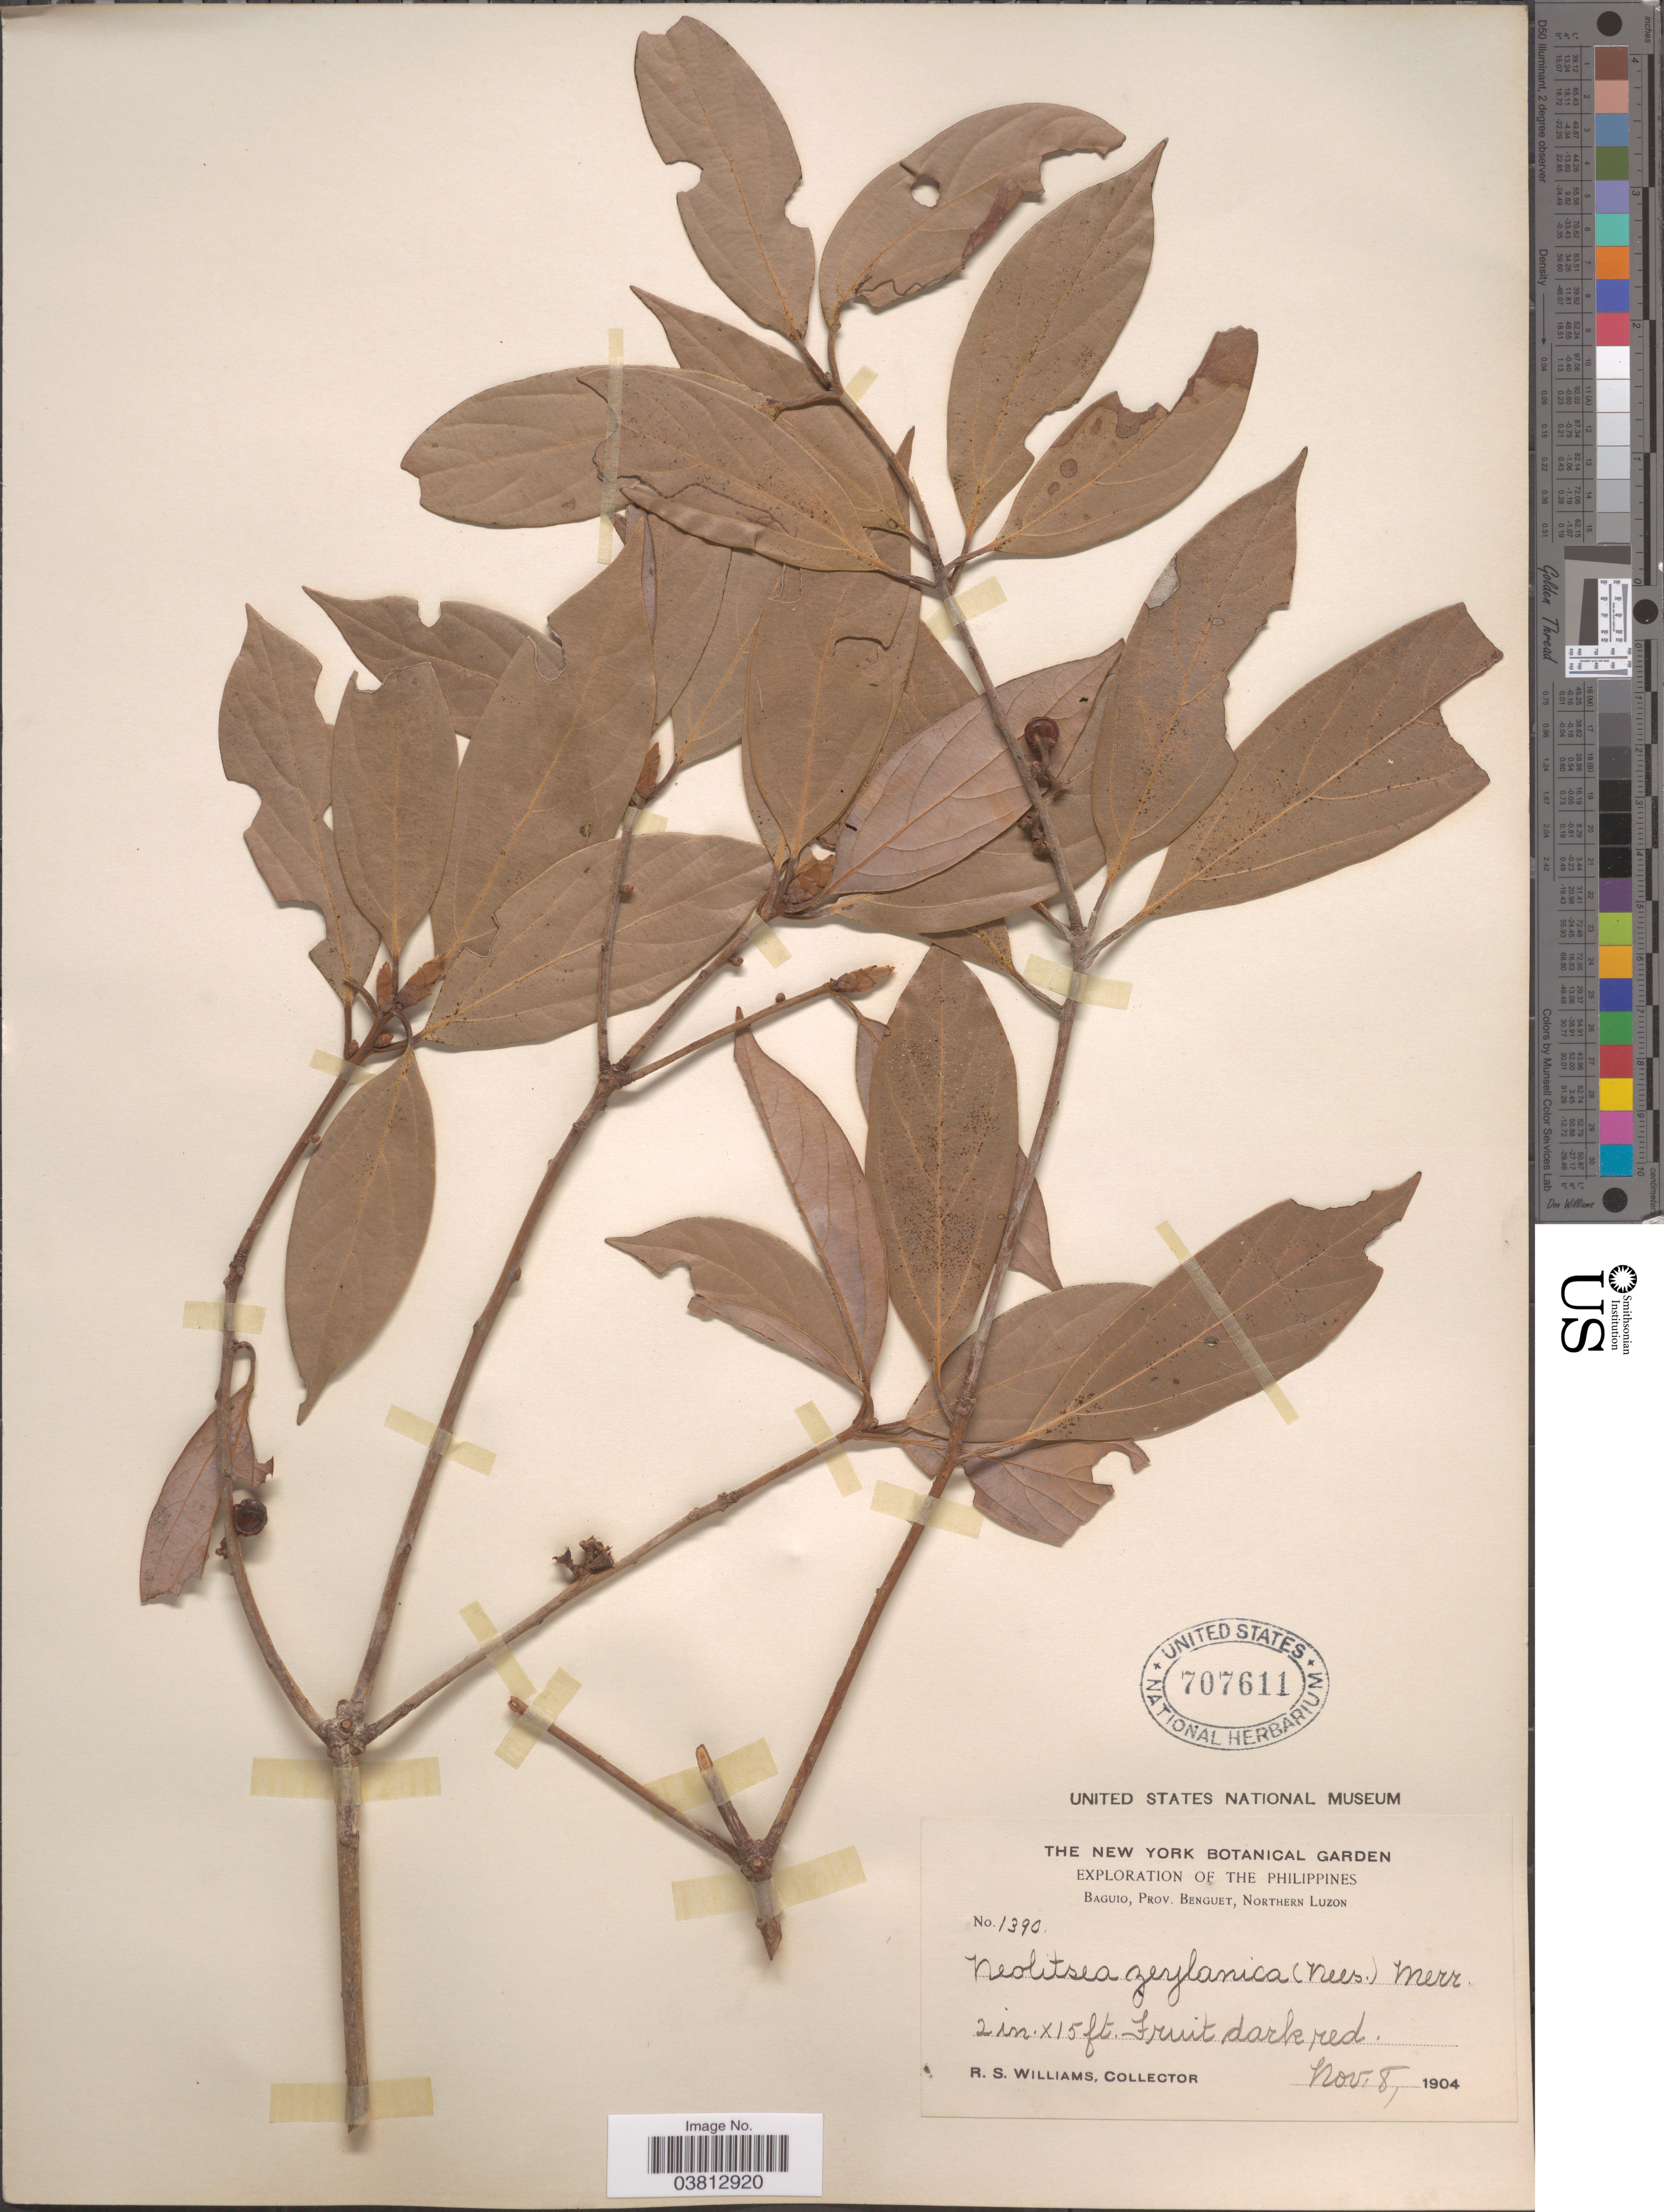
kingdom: Plantae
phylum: Tracheophyta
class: Magnoliopsida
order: Laurales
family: Lauraceae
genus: Neolitsea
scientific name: Neolitsea zeylanica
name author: (Nees & T. Nees) Merr.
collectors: R. S. Williams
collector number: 1390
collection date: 1904-11-08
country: Philippines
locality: Baguio, Prov. Benguet, Northern Luzon.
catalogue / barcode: US 707611